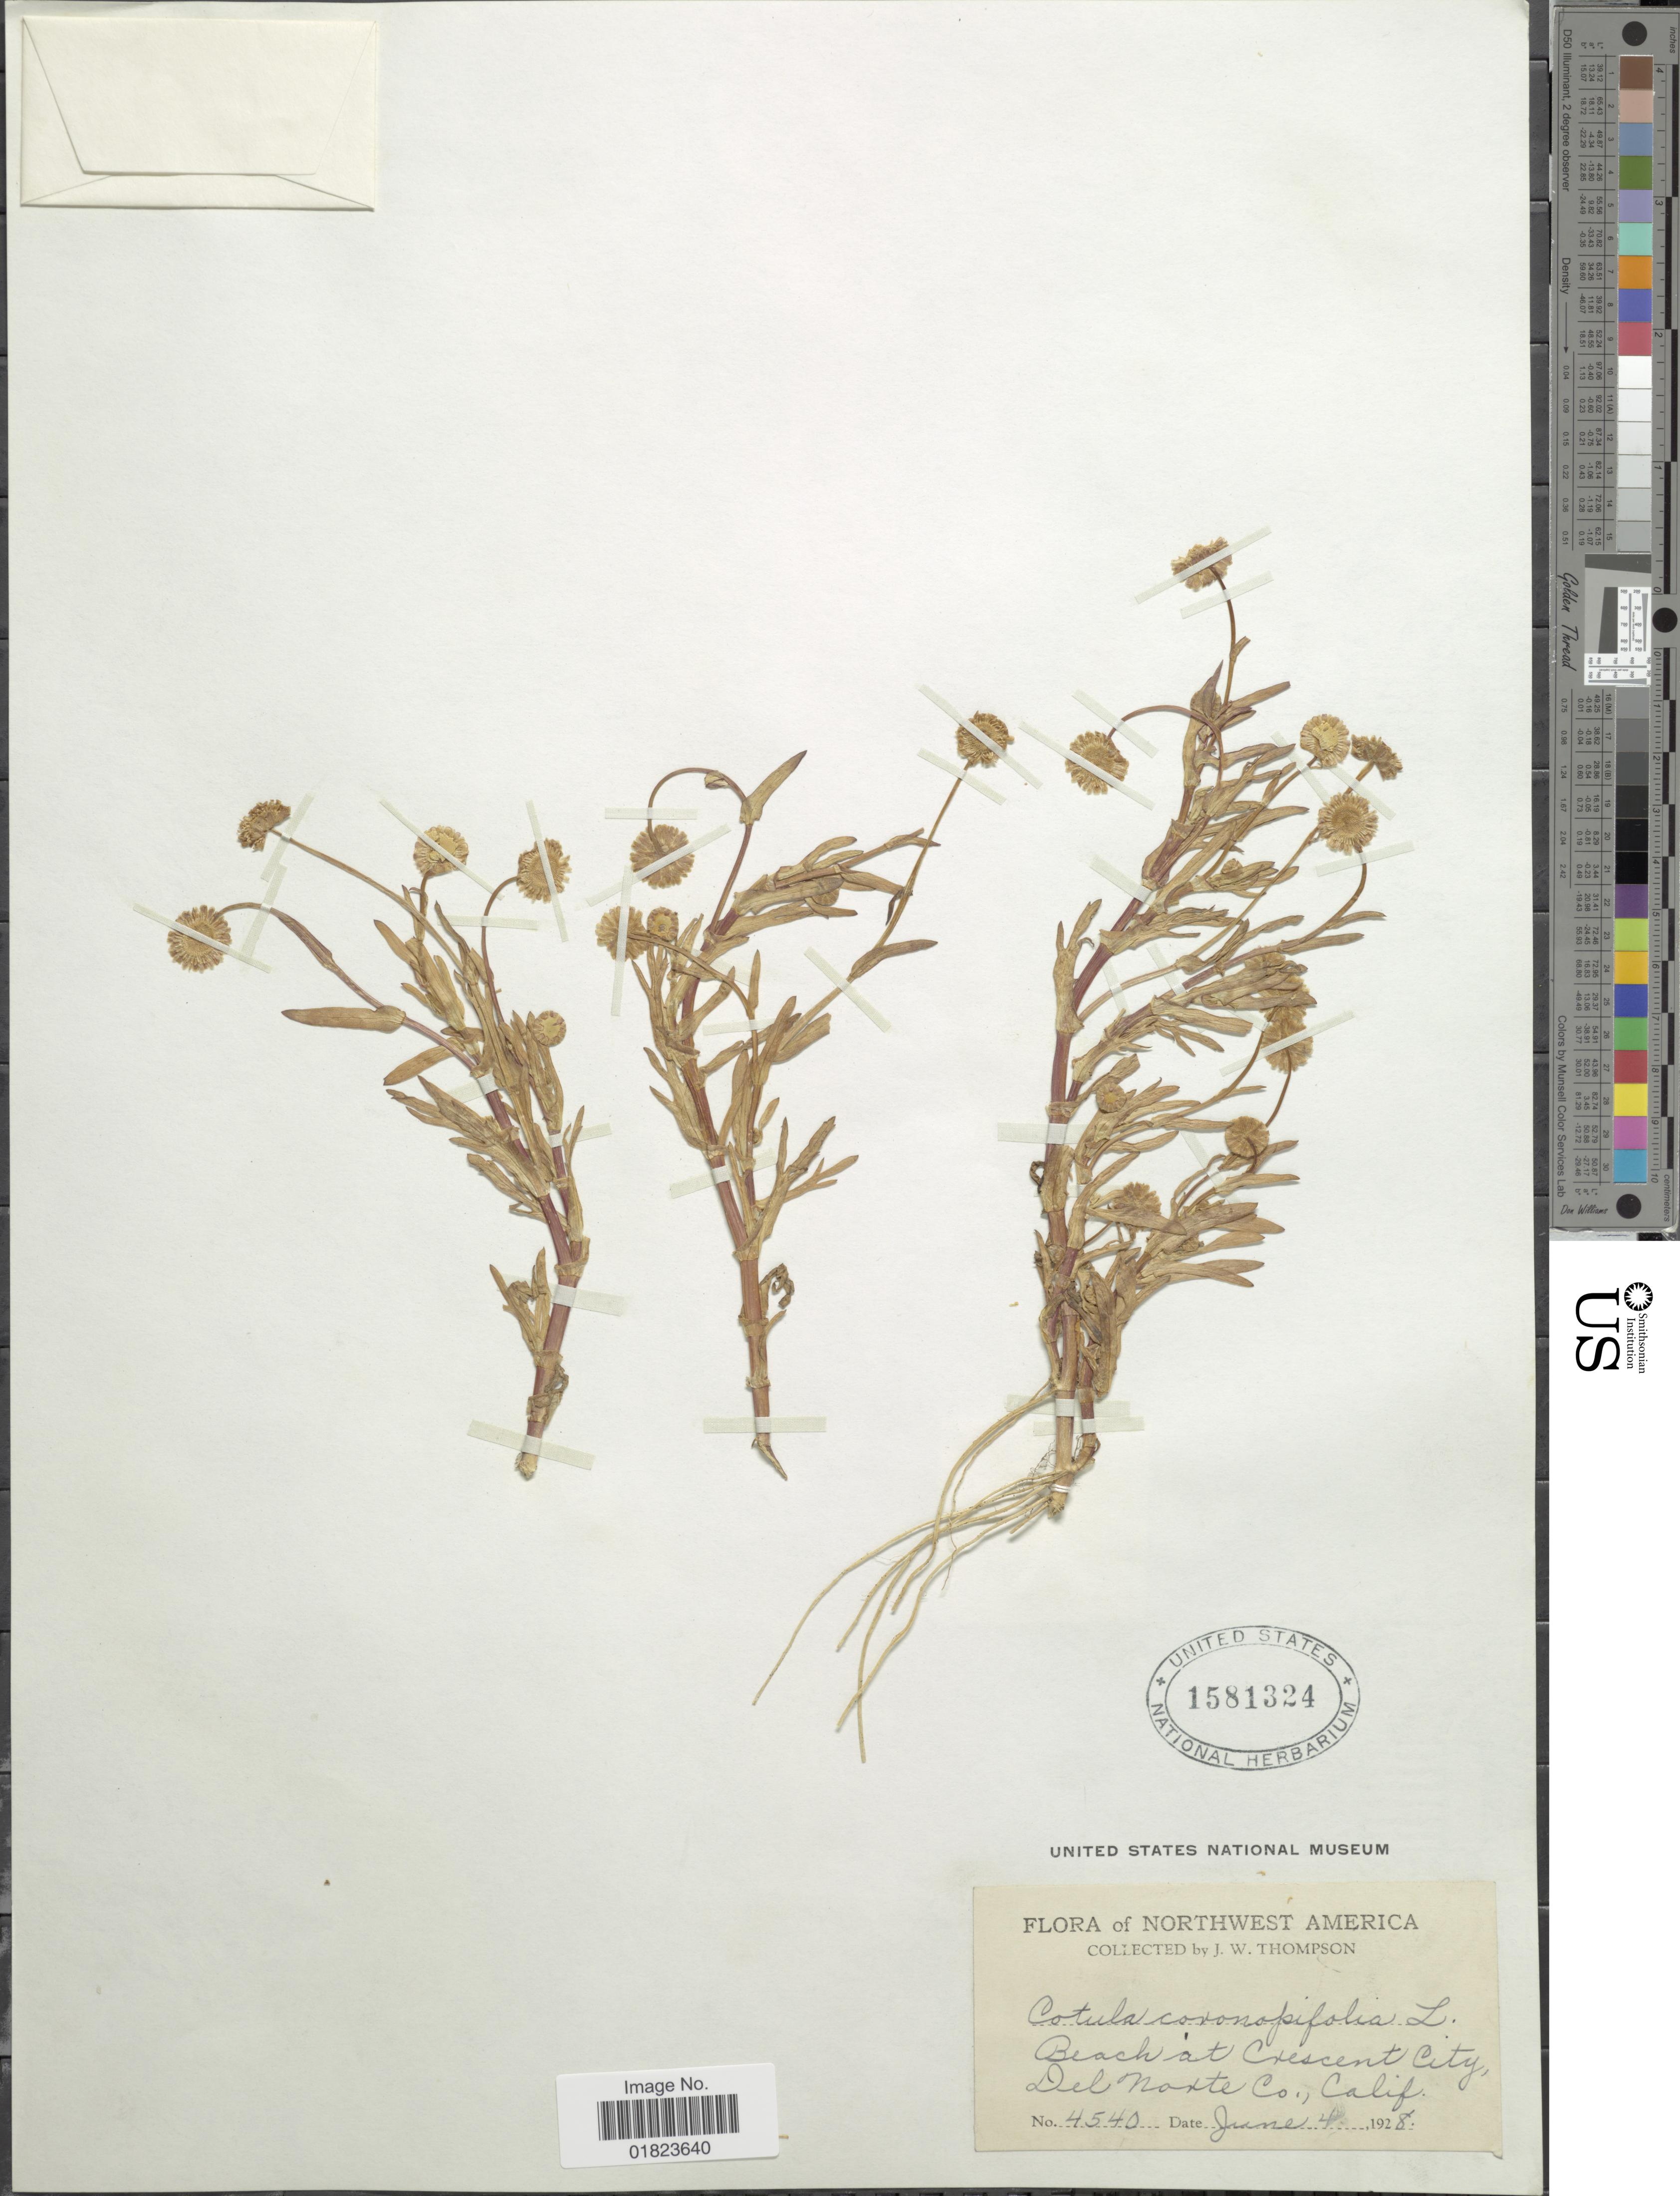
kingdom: Plantae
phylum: Tracheophyta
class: Magnoliopsida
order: Asterales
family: Asteraceae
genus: Cotula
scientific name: Cotula coronopifolia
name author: L.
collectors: J. W. Thompson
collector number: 4540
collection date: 1928-06-04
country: United States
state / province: California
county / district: Del Norte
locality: Beach at Crescent City;, Del Norte Co., Calif.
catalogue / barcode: US 1581324